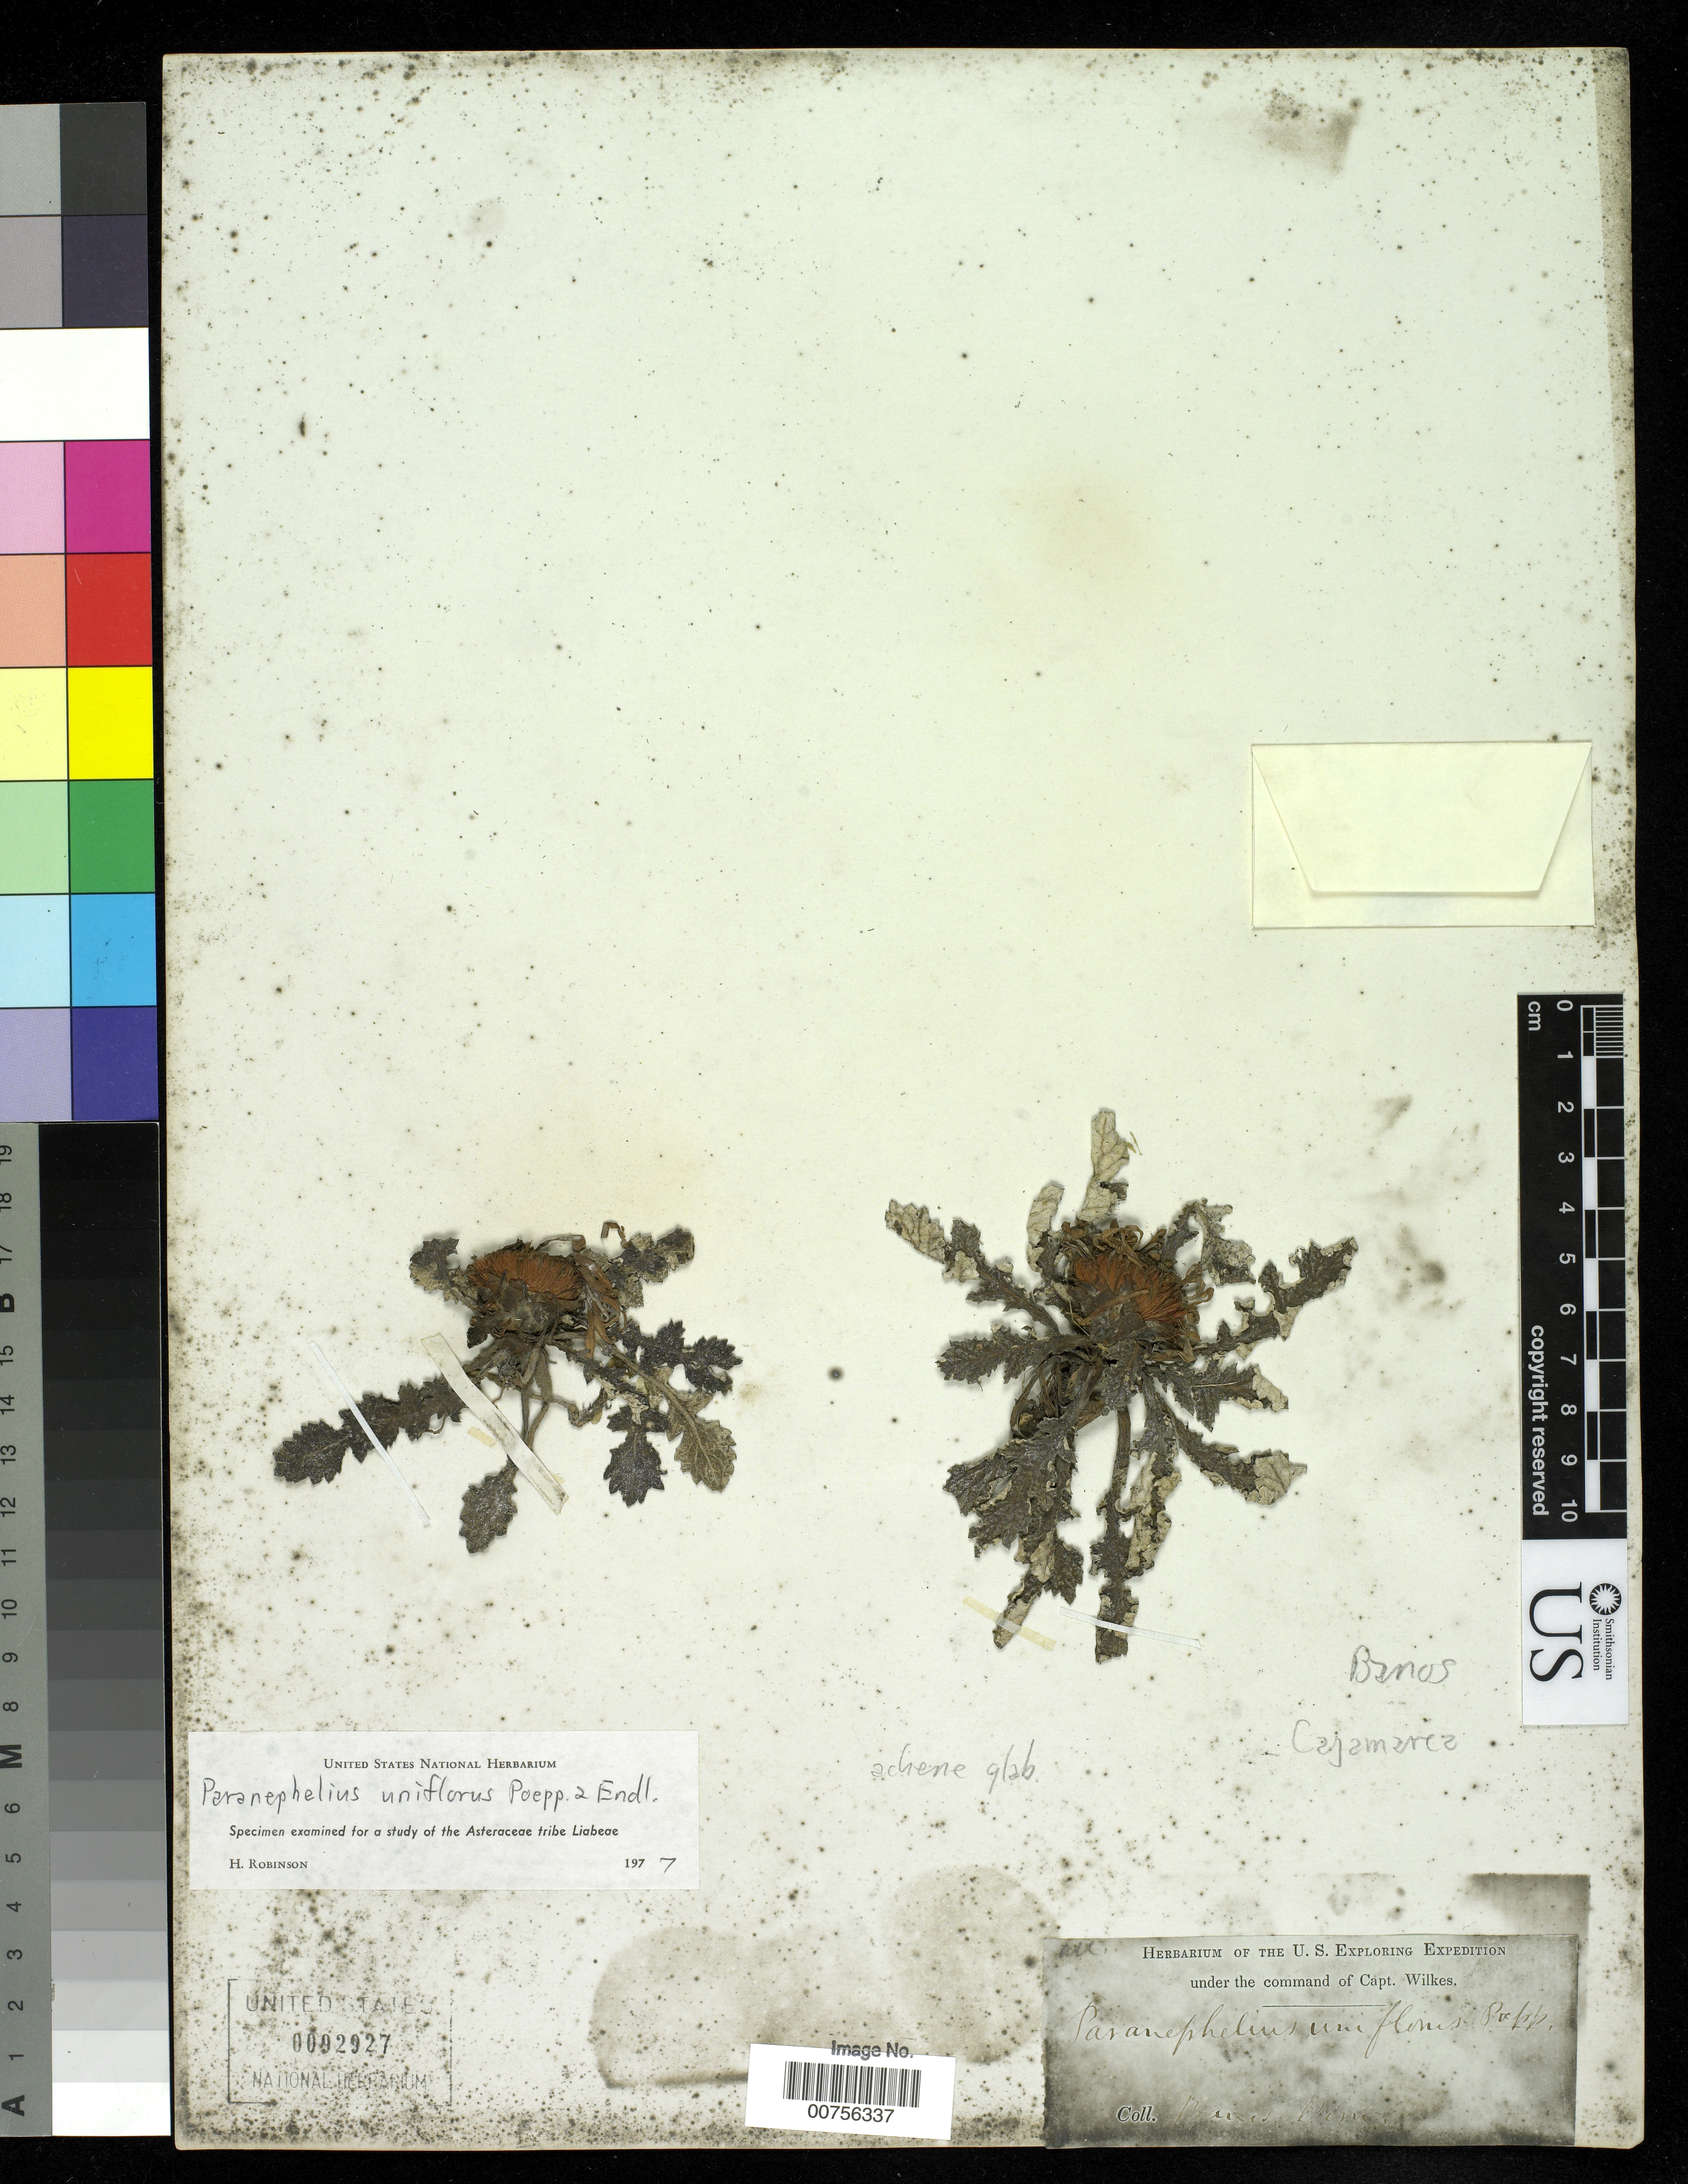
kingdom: Plantae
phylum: Tracheophyta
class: Magnoliopsida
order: Asterales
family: Asteraceae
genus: Paranephelius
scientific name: Paranephelius uniflorus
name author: Poepp. & Endl.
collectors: Wilkes Explor. Exped.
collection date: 1838/1842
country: Peru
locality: Banos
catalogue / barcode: US 92927